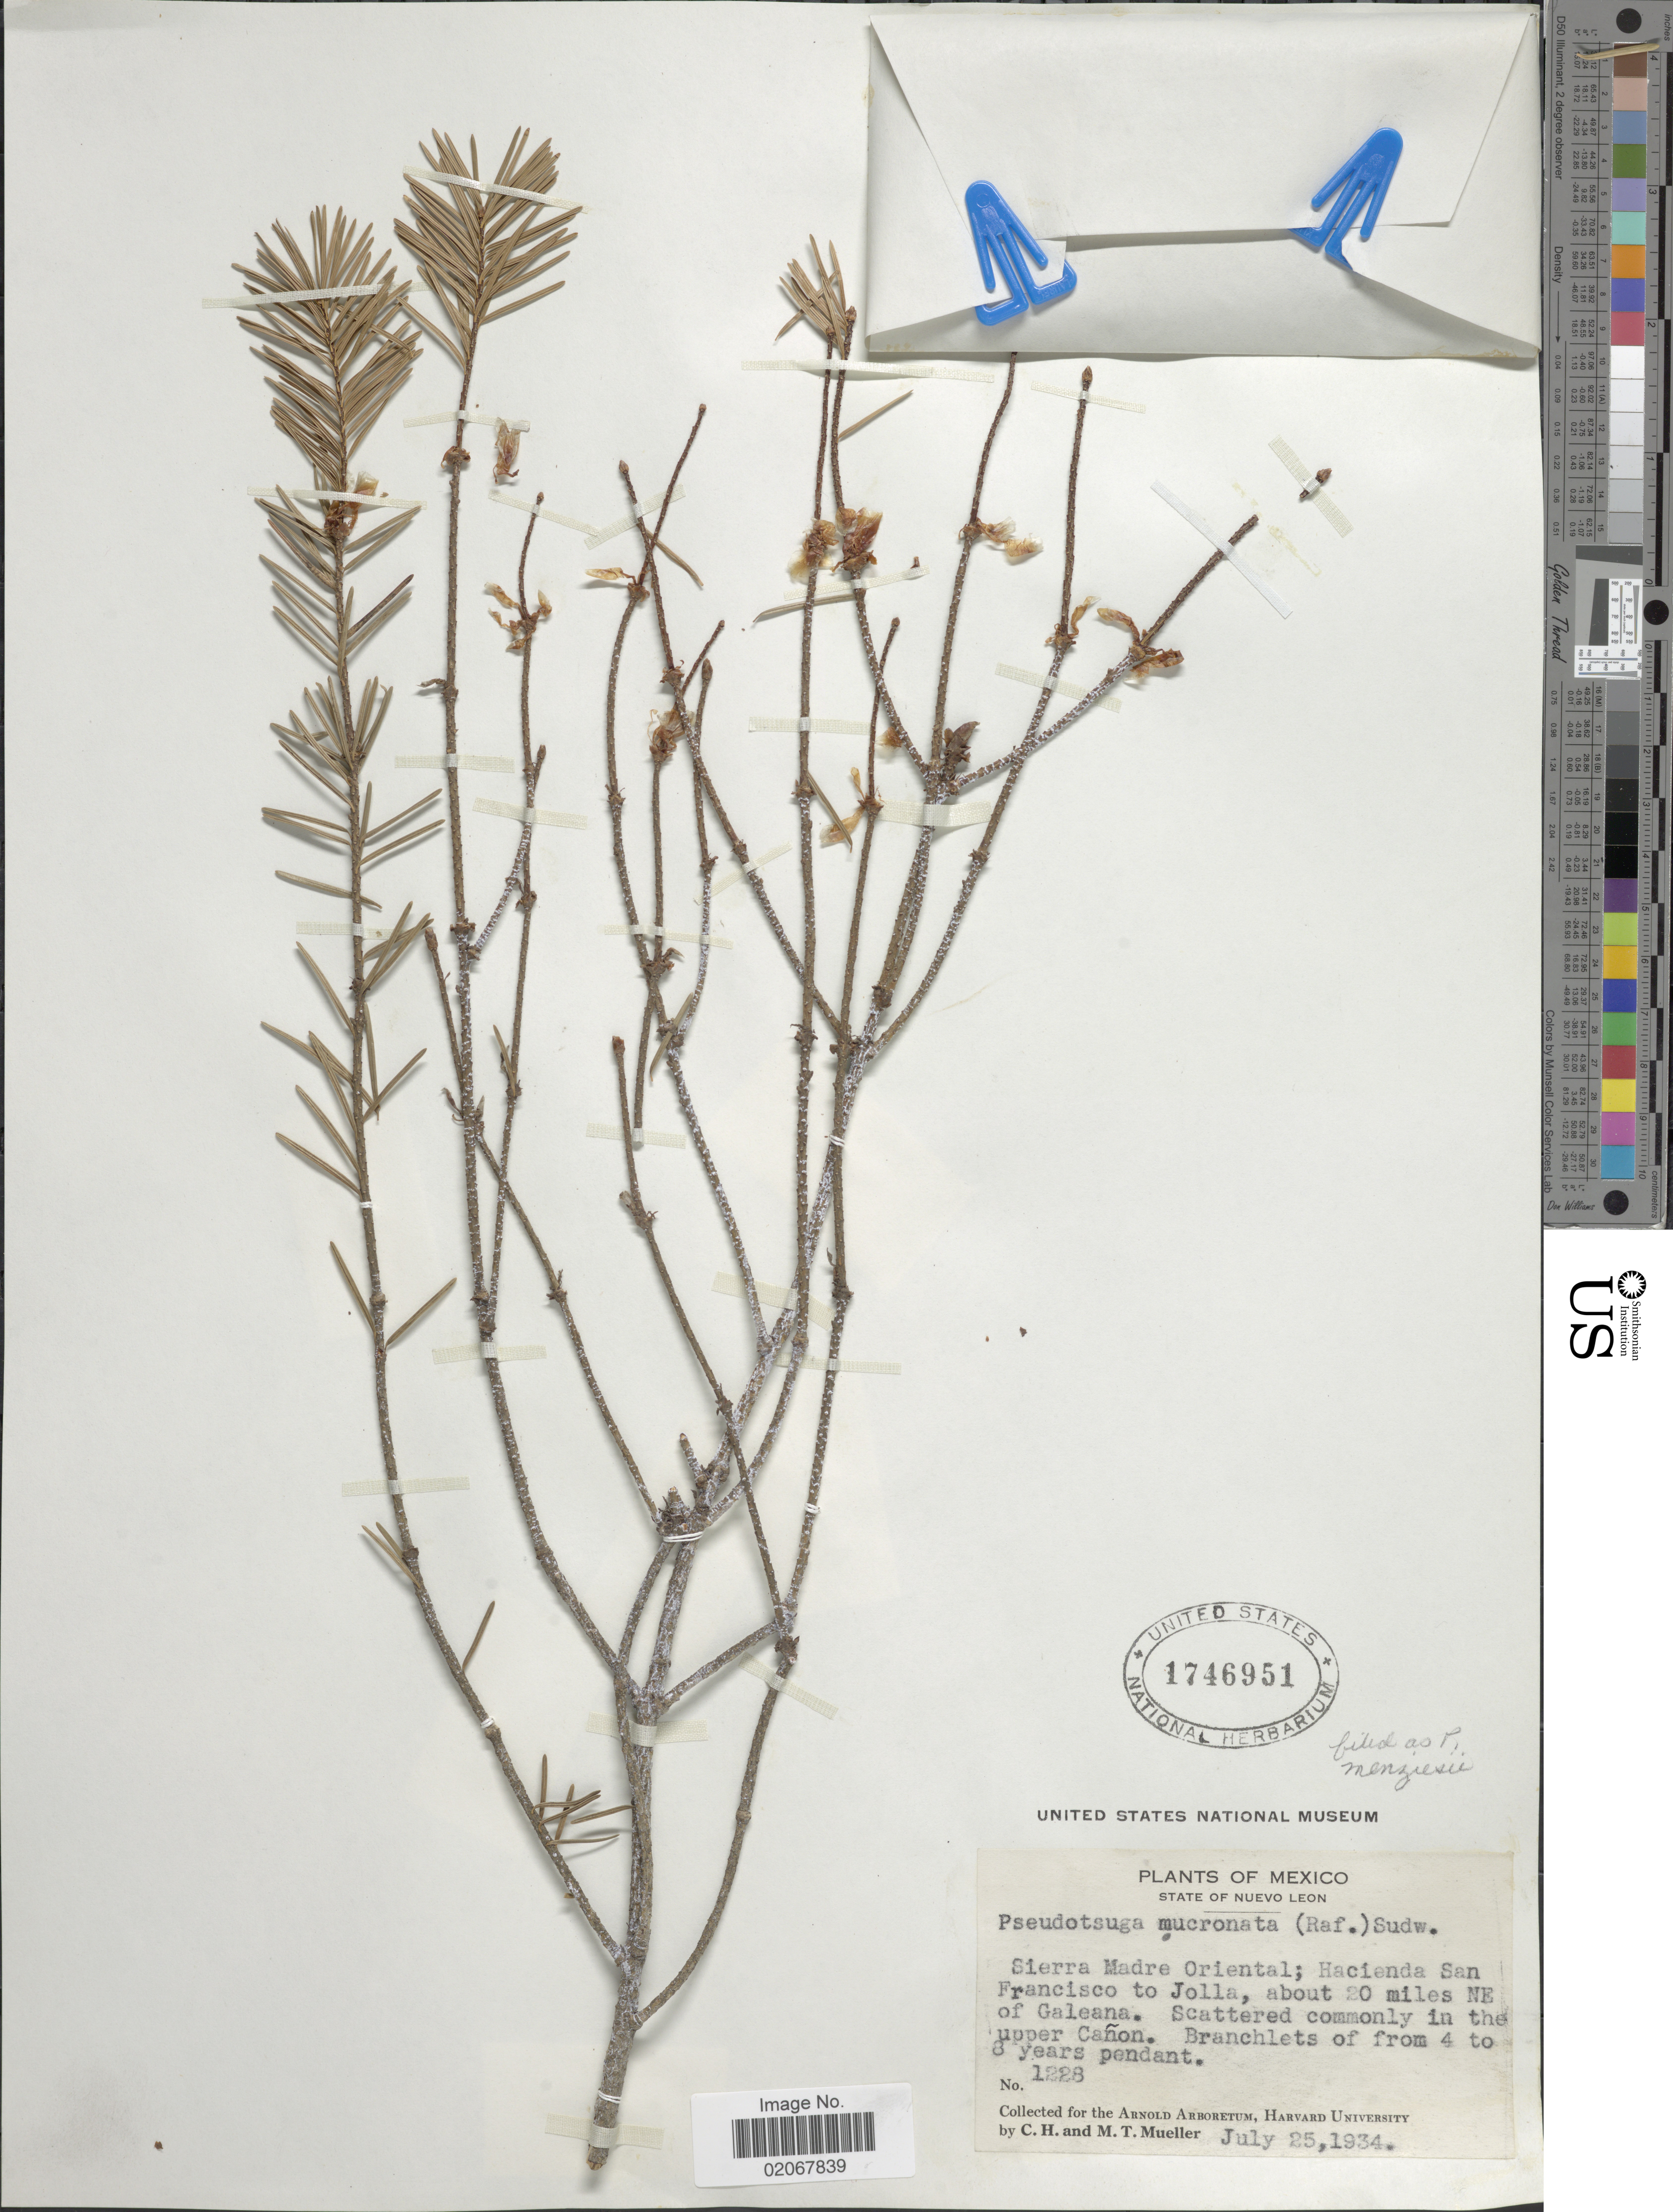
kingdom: Plantae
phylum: Tracheophyta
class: Pinopsida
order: Pinales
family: Pinaceae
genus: Pseudotsuga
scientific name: Pseudotsuga menziesii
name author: (Mirb.) Franco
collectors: C. H. Mueller & M. Mueller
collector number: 1228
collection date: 1934-07-25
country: Mexico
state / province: Nuevo León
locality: Sierra Madre Oriental; Hacienda San Francisco to Jolla, about 20 miles NE of Galeana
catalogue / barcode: US 1746951